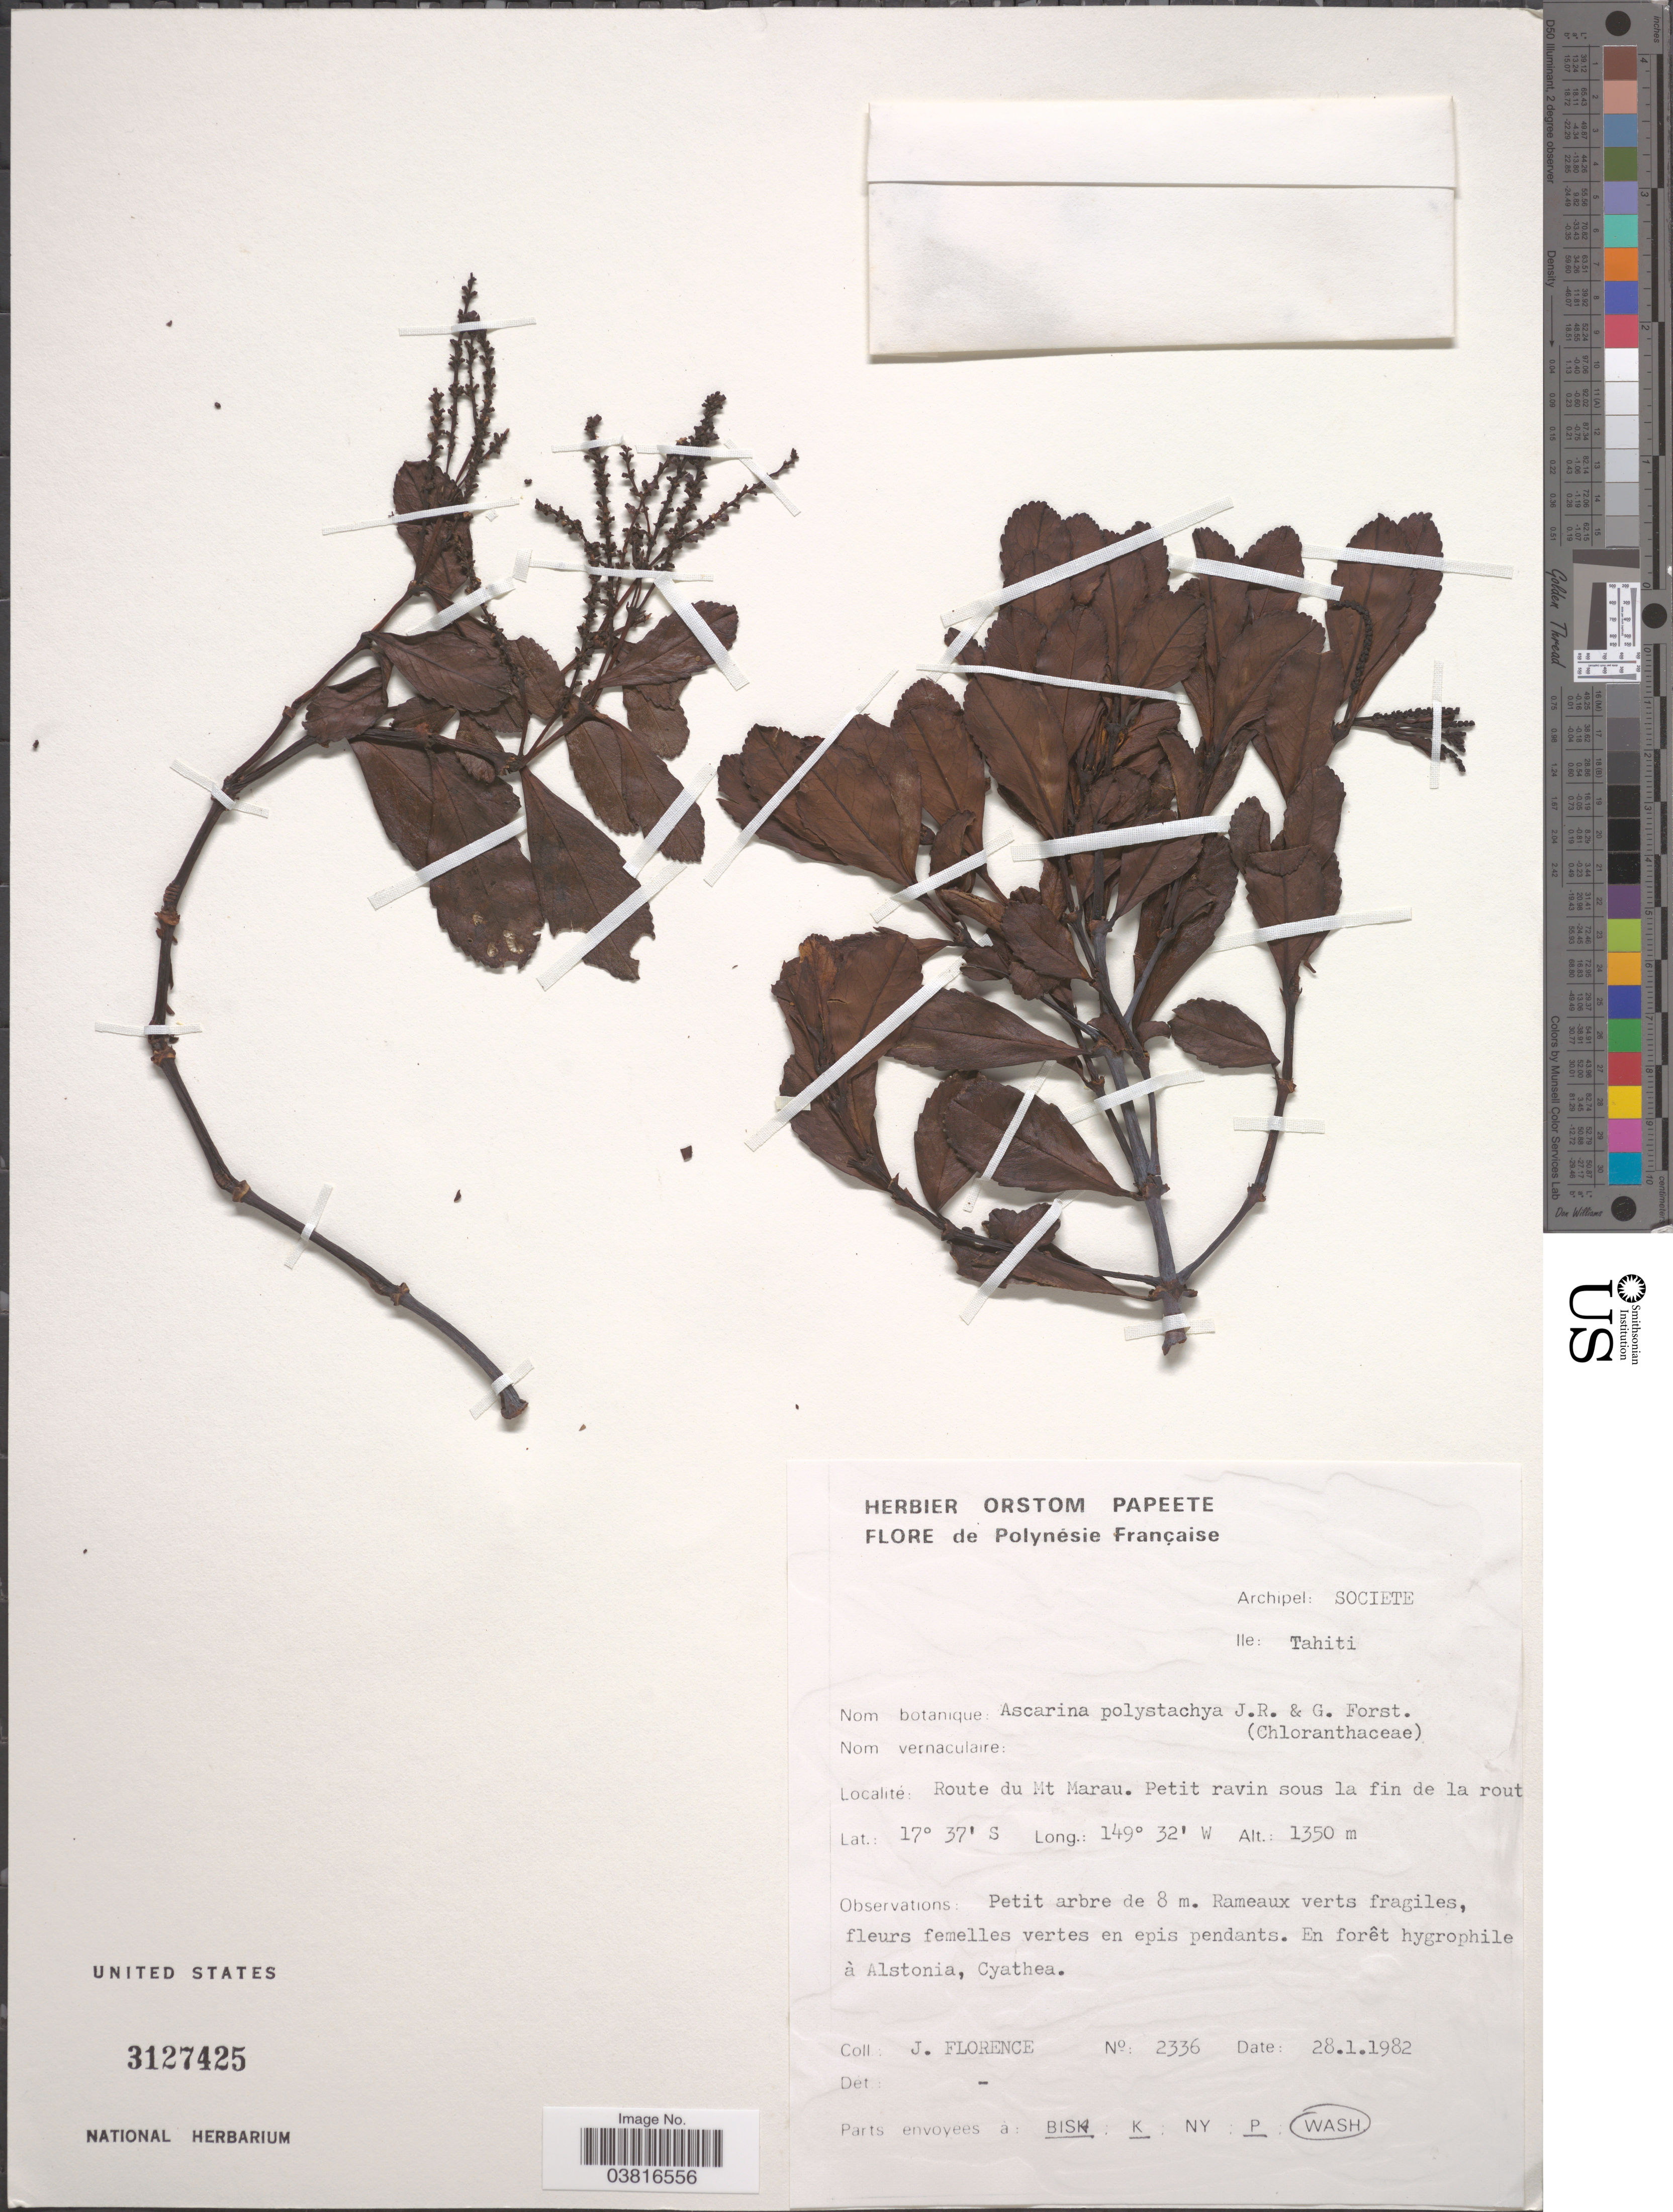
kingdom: Plantae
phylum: Tracheophyta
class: Magnoliopsida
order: Chloranthales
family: Chloranthaceae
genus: Ascarina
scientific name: Ascarina polystachya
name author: J.R. Forst. & G. Forst.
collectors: J. Florence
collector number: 2336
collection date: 1982-01-28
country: French Polynesia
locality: Polynésie Française. Archipel: Societe. Ile: Tahiti. Route du Mt Marau. Petit ravin sous la fin de la rout.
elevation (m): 1350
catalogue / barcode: US 3127425